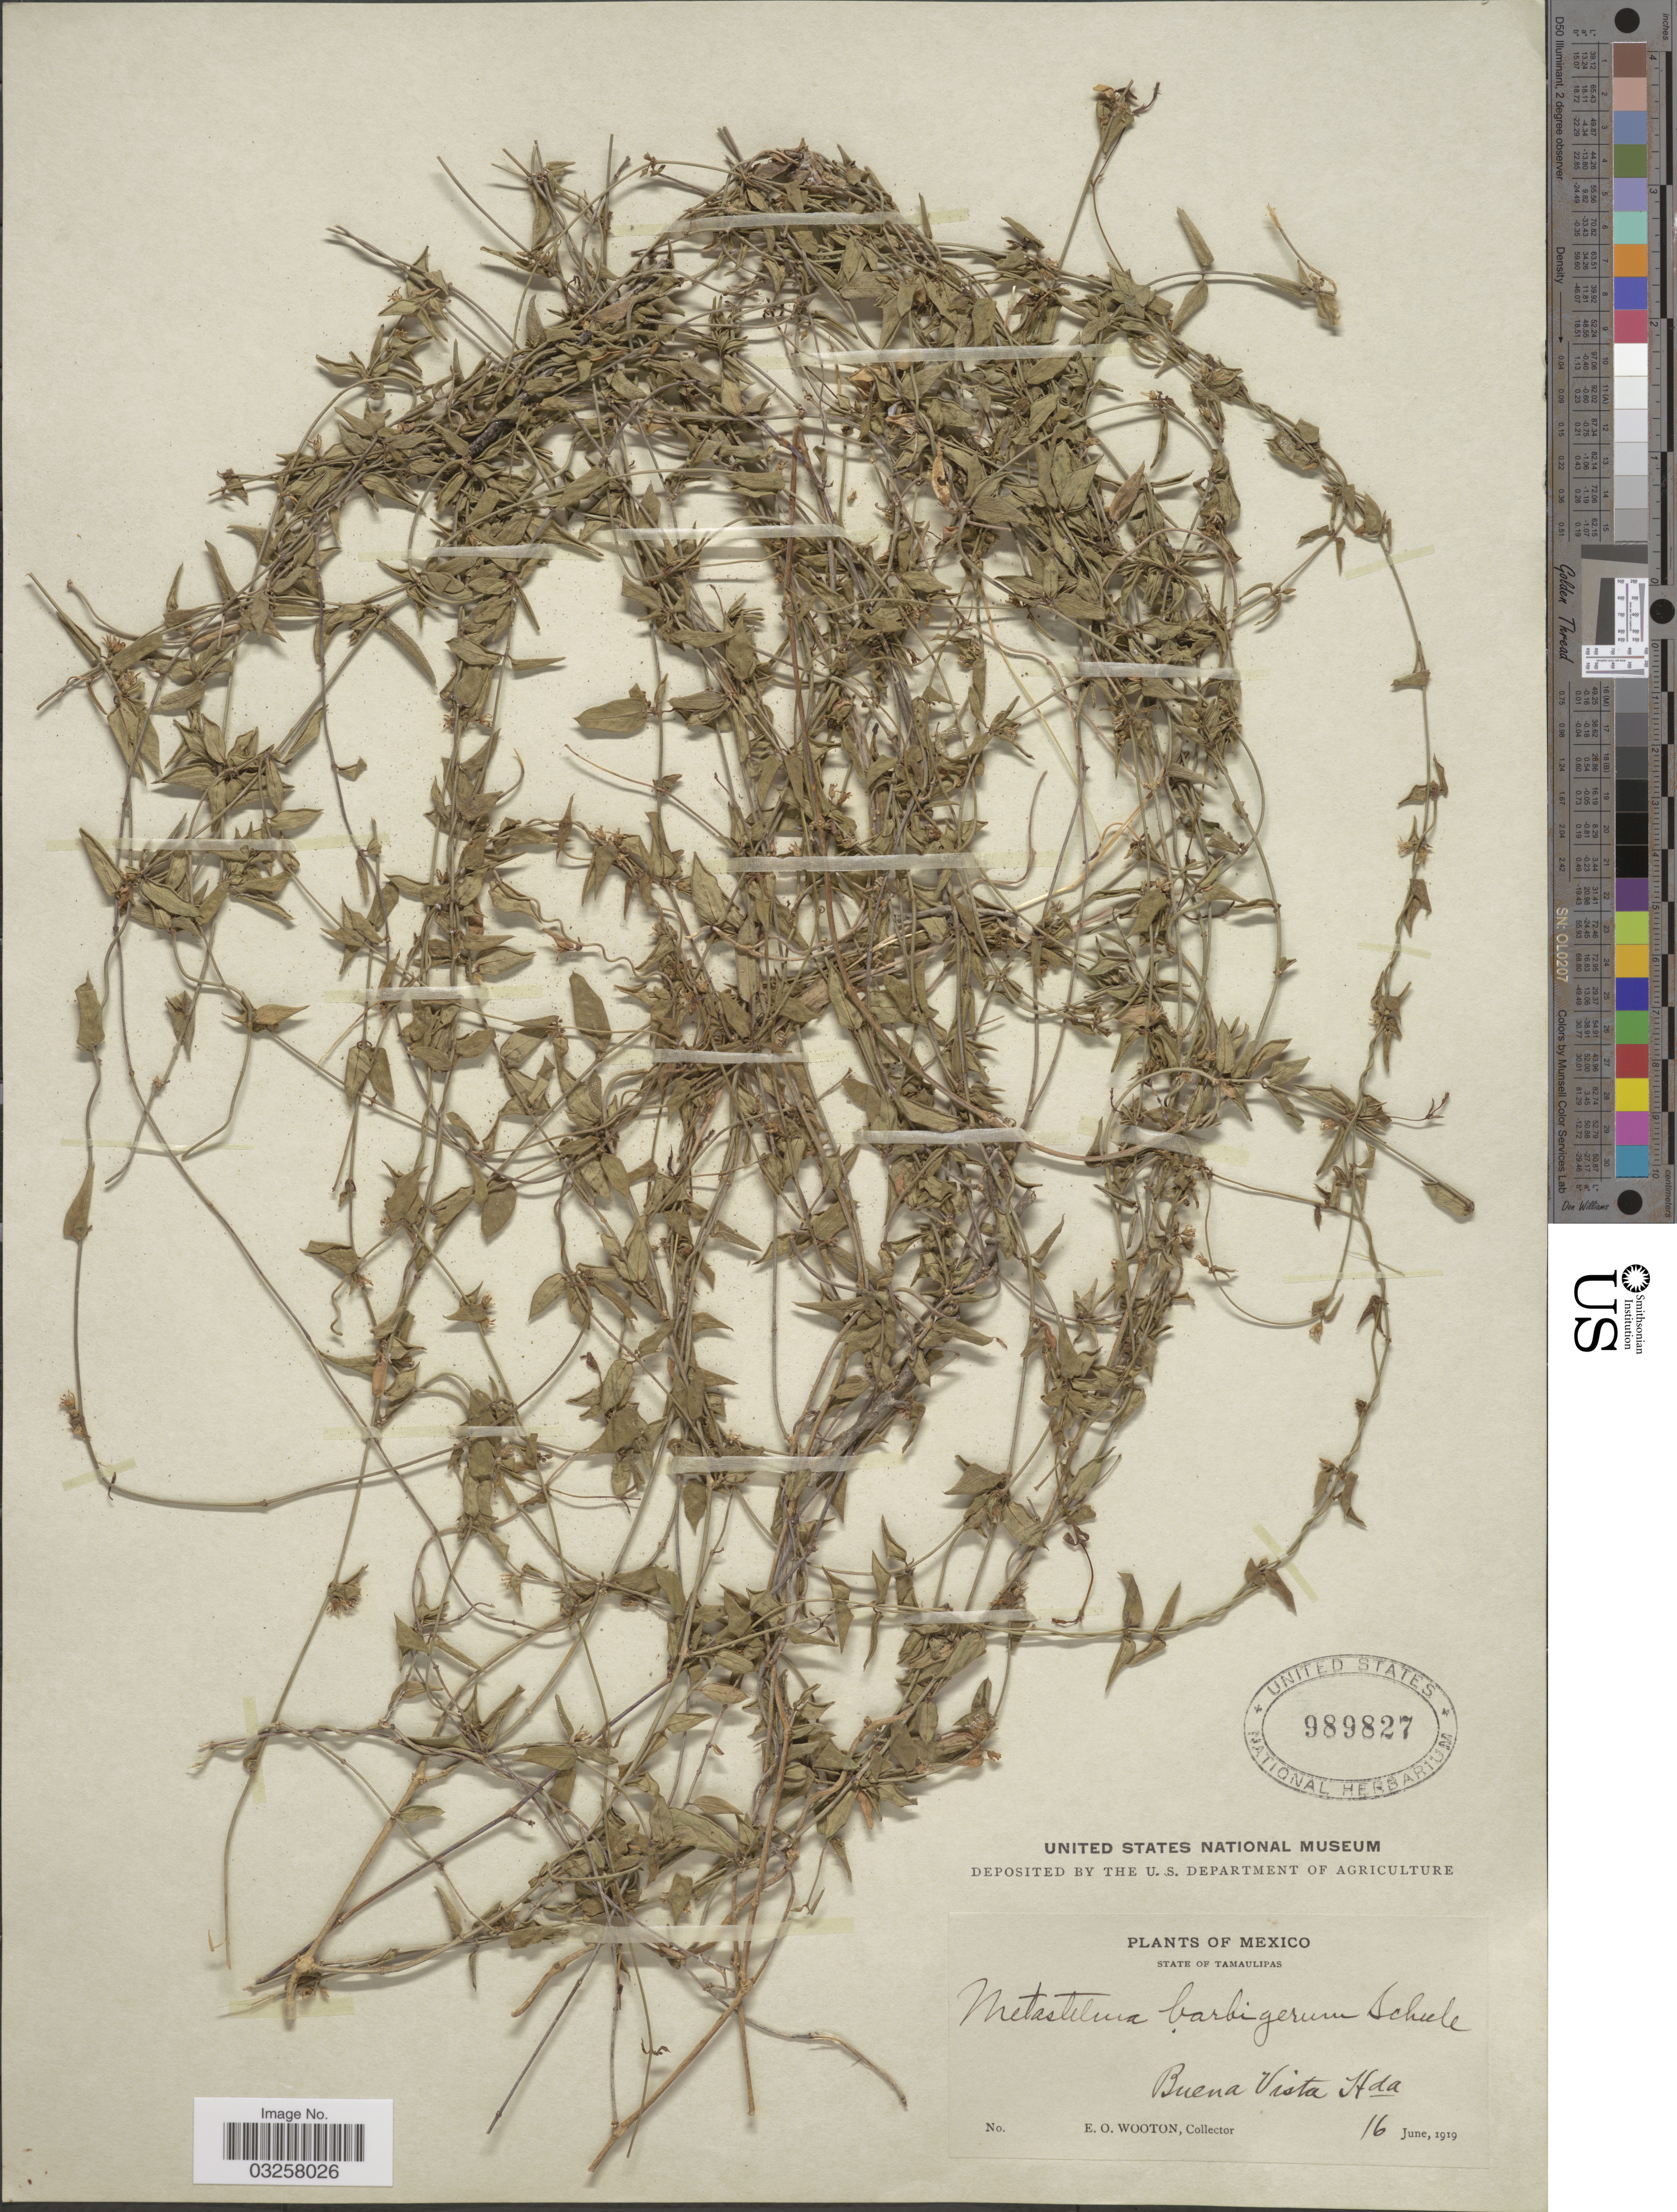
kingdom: Plantae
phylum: Tracheophyta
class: Magnoliopsida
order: Gentianales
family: Apocynaceae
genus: Metastelma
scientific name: Metastelma barbigerum subsp. barbigerum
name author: Scheele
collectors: E. O. Wooton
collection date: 1919-06-16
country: Mexico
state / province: Tamaulipas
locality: Buena Vista Hda.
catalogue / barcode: US 989827